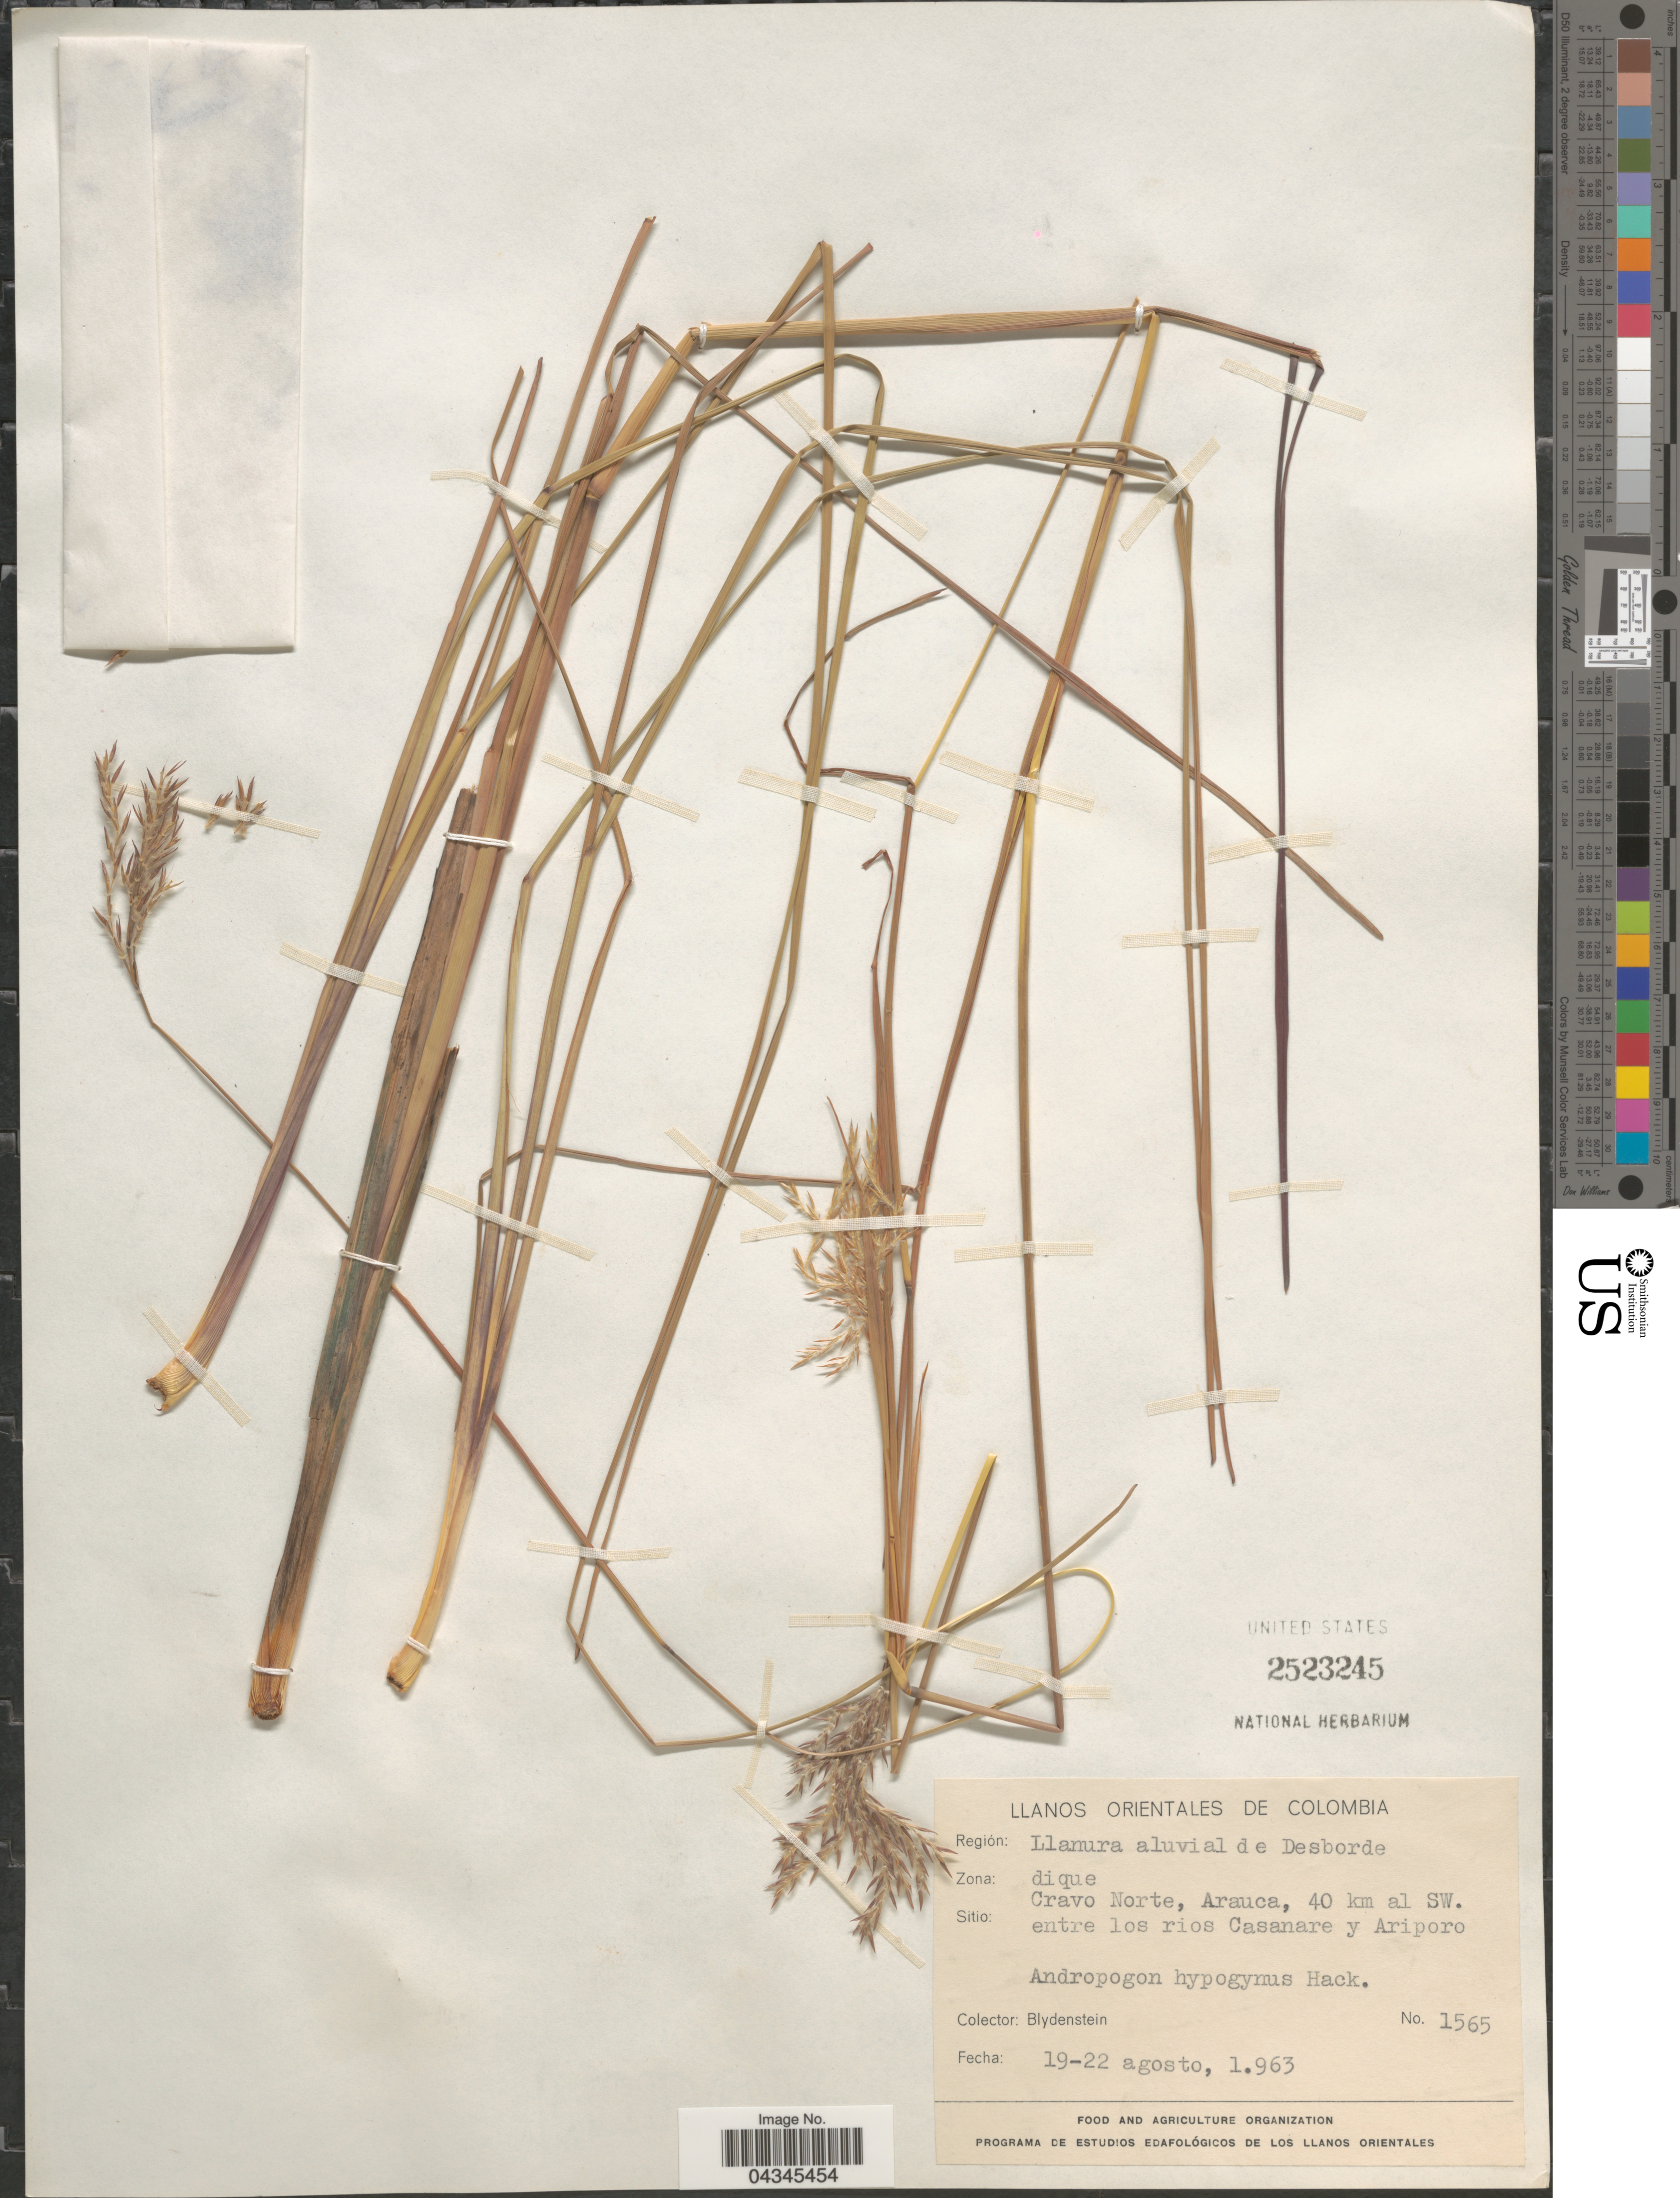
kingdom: Plantae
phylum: Tracheophyta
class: Liliopsida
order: Poales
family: Poaceae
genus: Andropogon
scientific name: Andropogon hypogynus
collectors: Blydenstein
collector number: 1565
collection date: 1963-08-19/1963-08-22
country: Colombia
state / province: Arauca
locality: Llanos Orientales de Colombia. Región: Llanura aluvial de Desborde. Zona: dique. Cravo Norte, Arauca, 40 km al SW. entre los rios Casanare y Ariporo.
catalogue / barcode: US 2523245